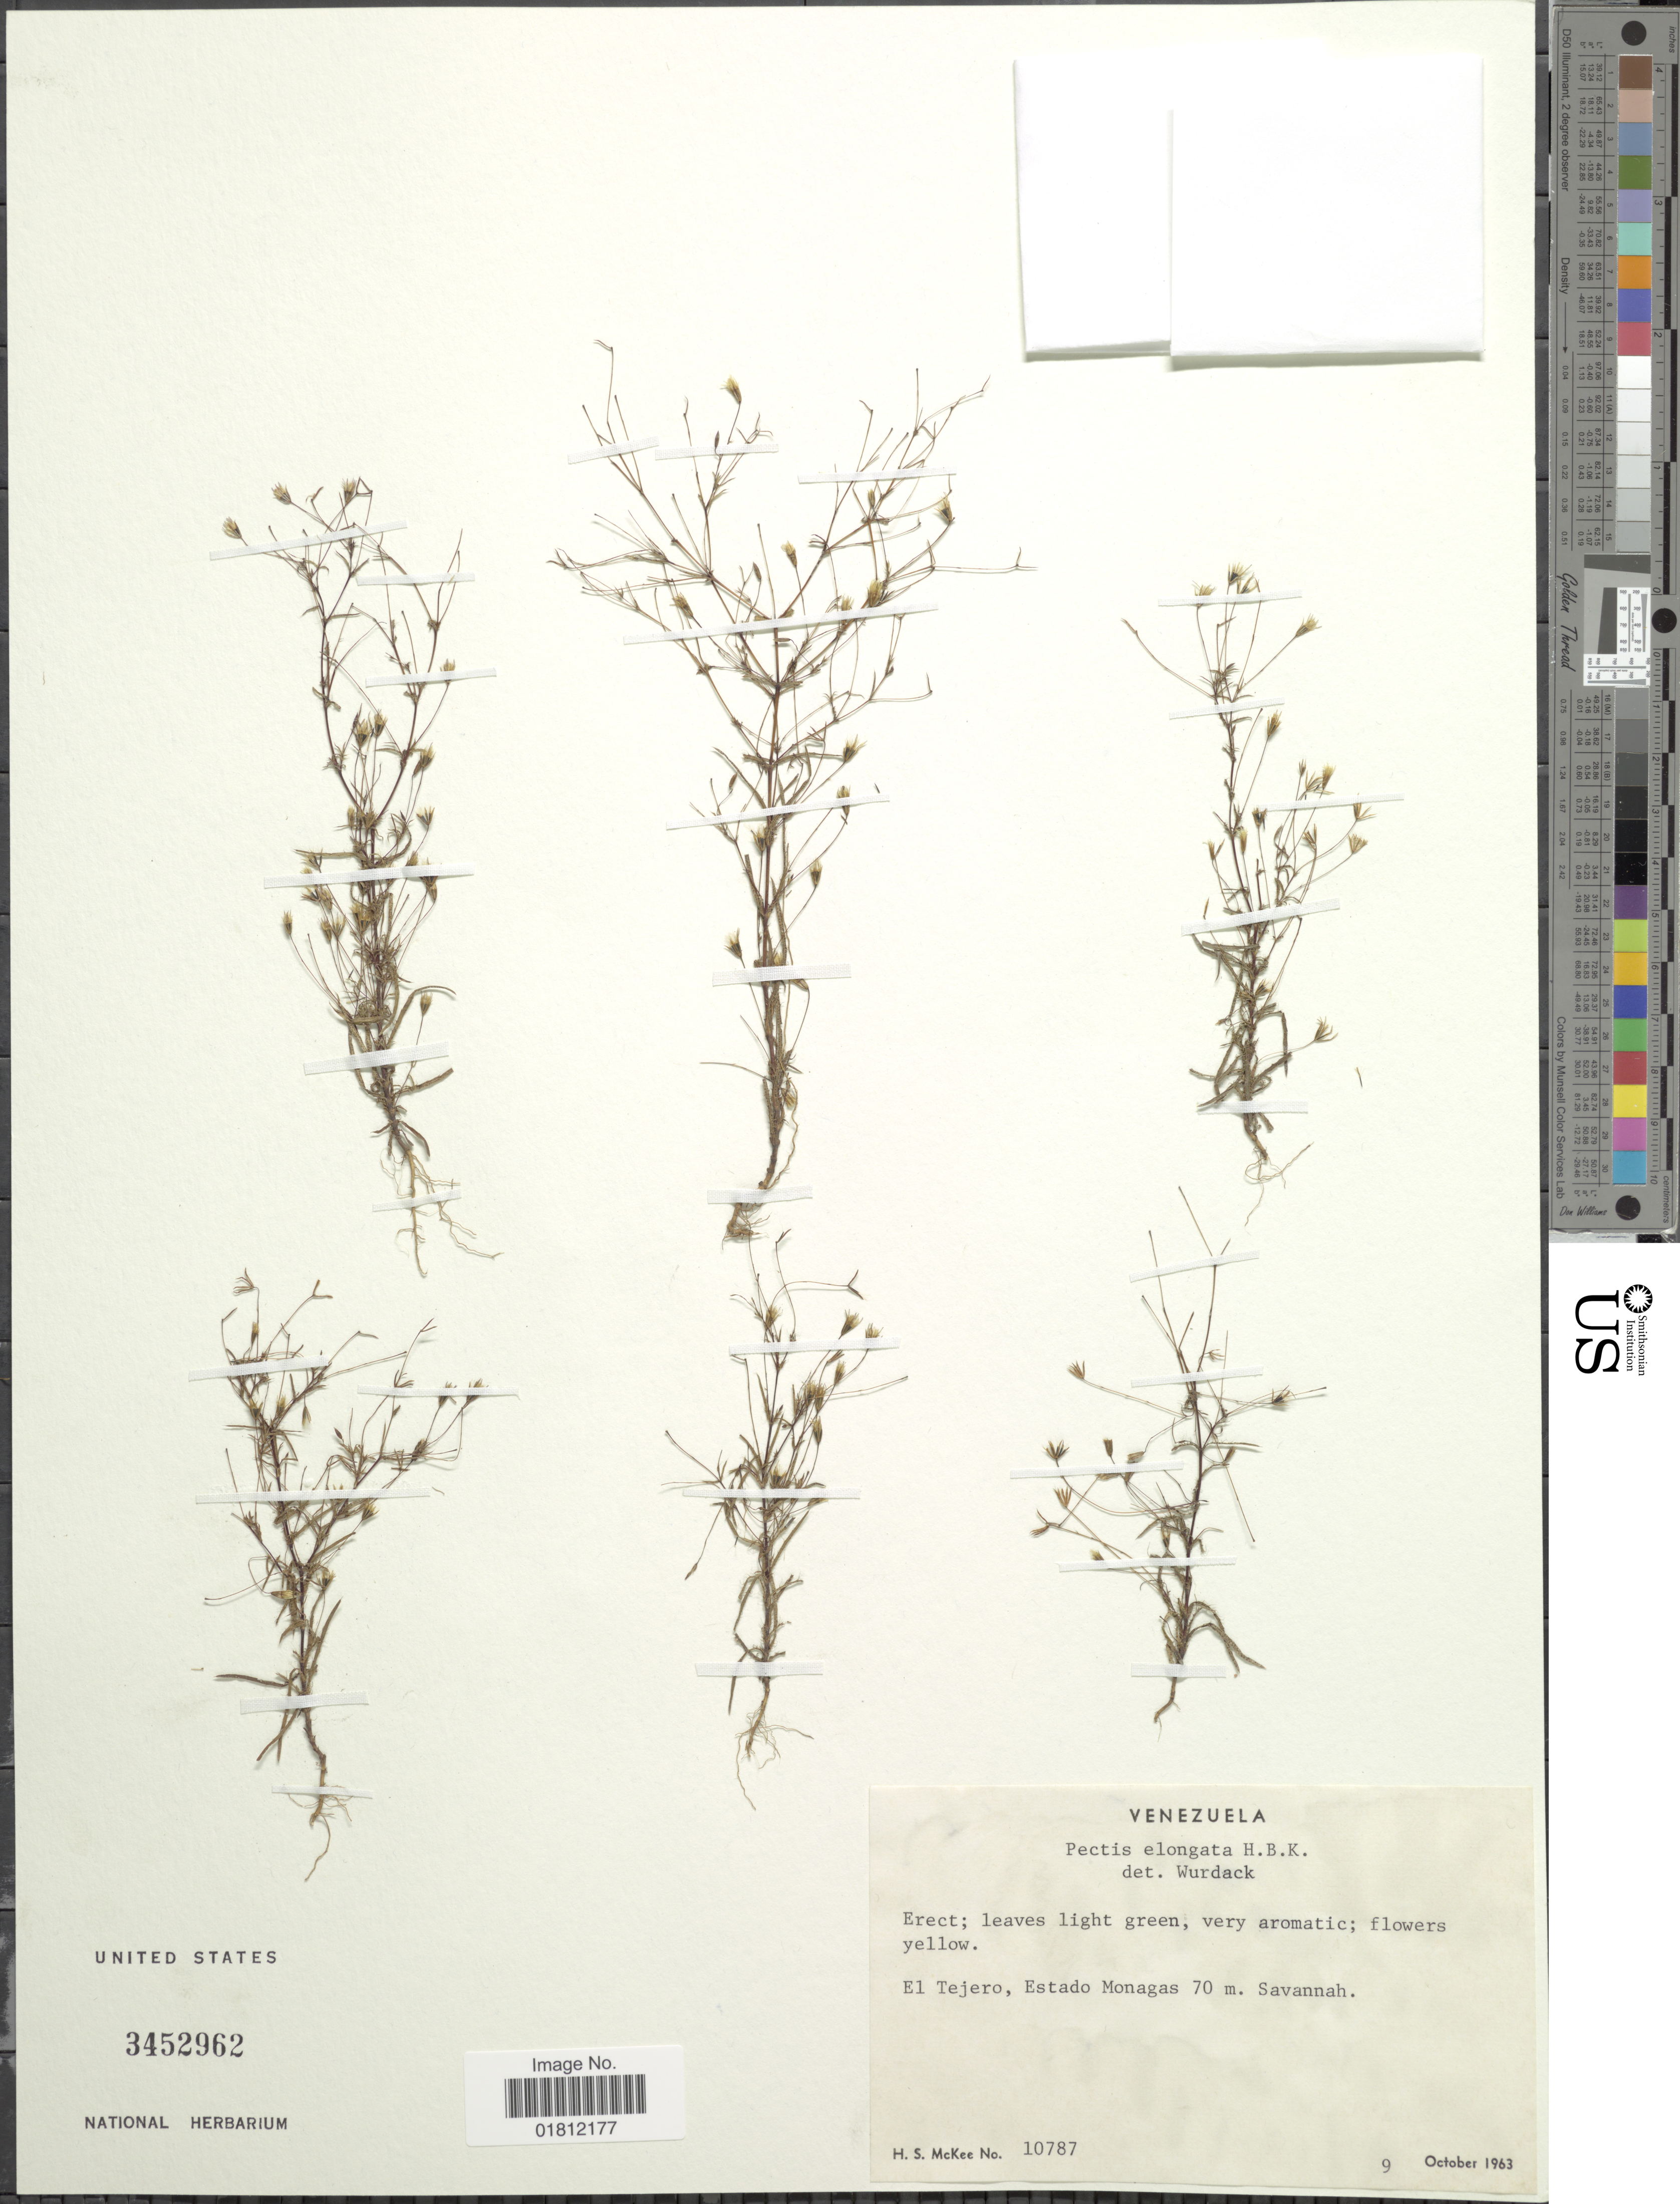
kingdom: Plantae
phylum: Tracheophyta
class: Magnoliopsida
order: Asterales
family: Asteraceae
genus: Pectis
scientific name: Pectis elongata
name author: Kunth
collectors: H. S. McKee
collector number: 10787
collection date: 1963-10-09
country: Venezuela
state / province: Monagas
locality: El Tejero, Estado Monagas.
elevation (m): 70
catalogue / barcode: US 3452962